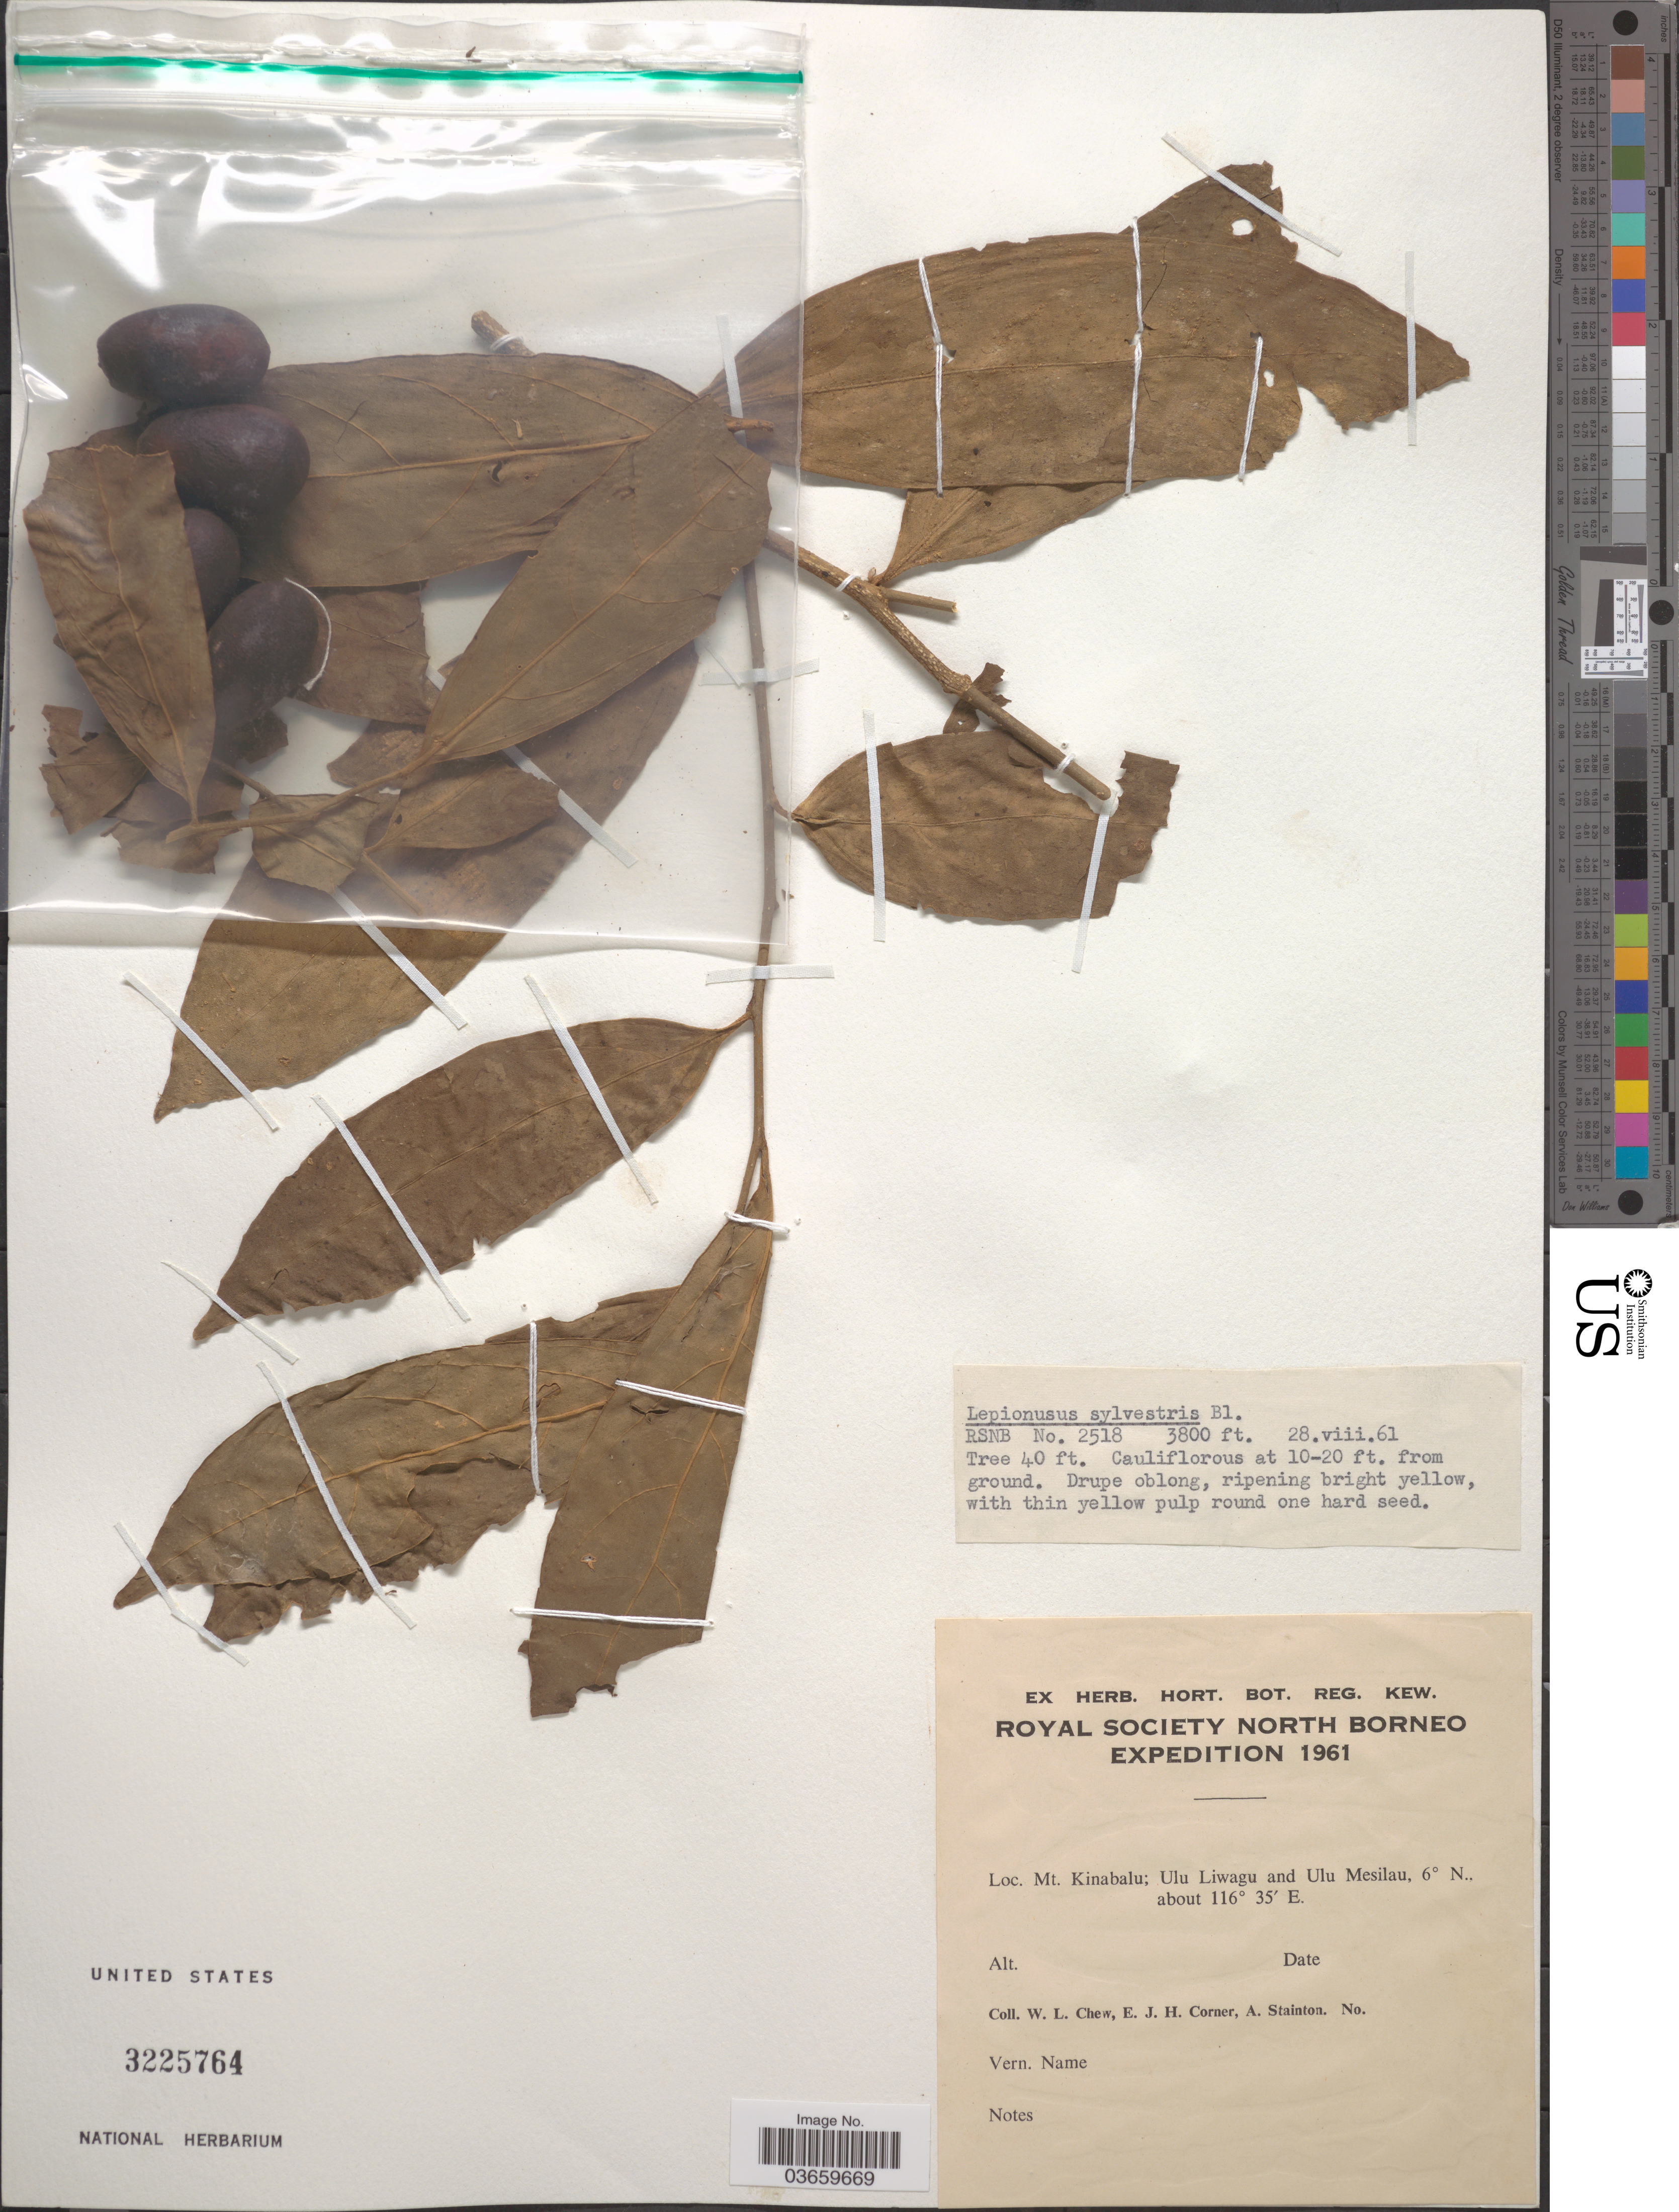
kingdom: Plantae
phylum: Tracheophyta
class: Magnoliopsida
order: Santalales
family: Opiliaceae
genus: Lepionurus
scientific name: Lepionurus sylvestris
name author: Blume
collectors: W. Chew, E. Corner & A. Stainton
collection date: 1961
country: Malaysia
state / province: Sabah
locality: Mt. Kinabalu; Ulu Liwagu and Ulu Mesilau.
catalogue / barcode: US 3225764